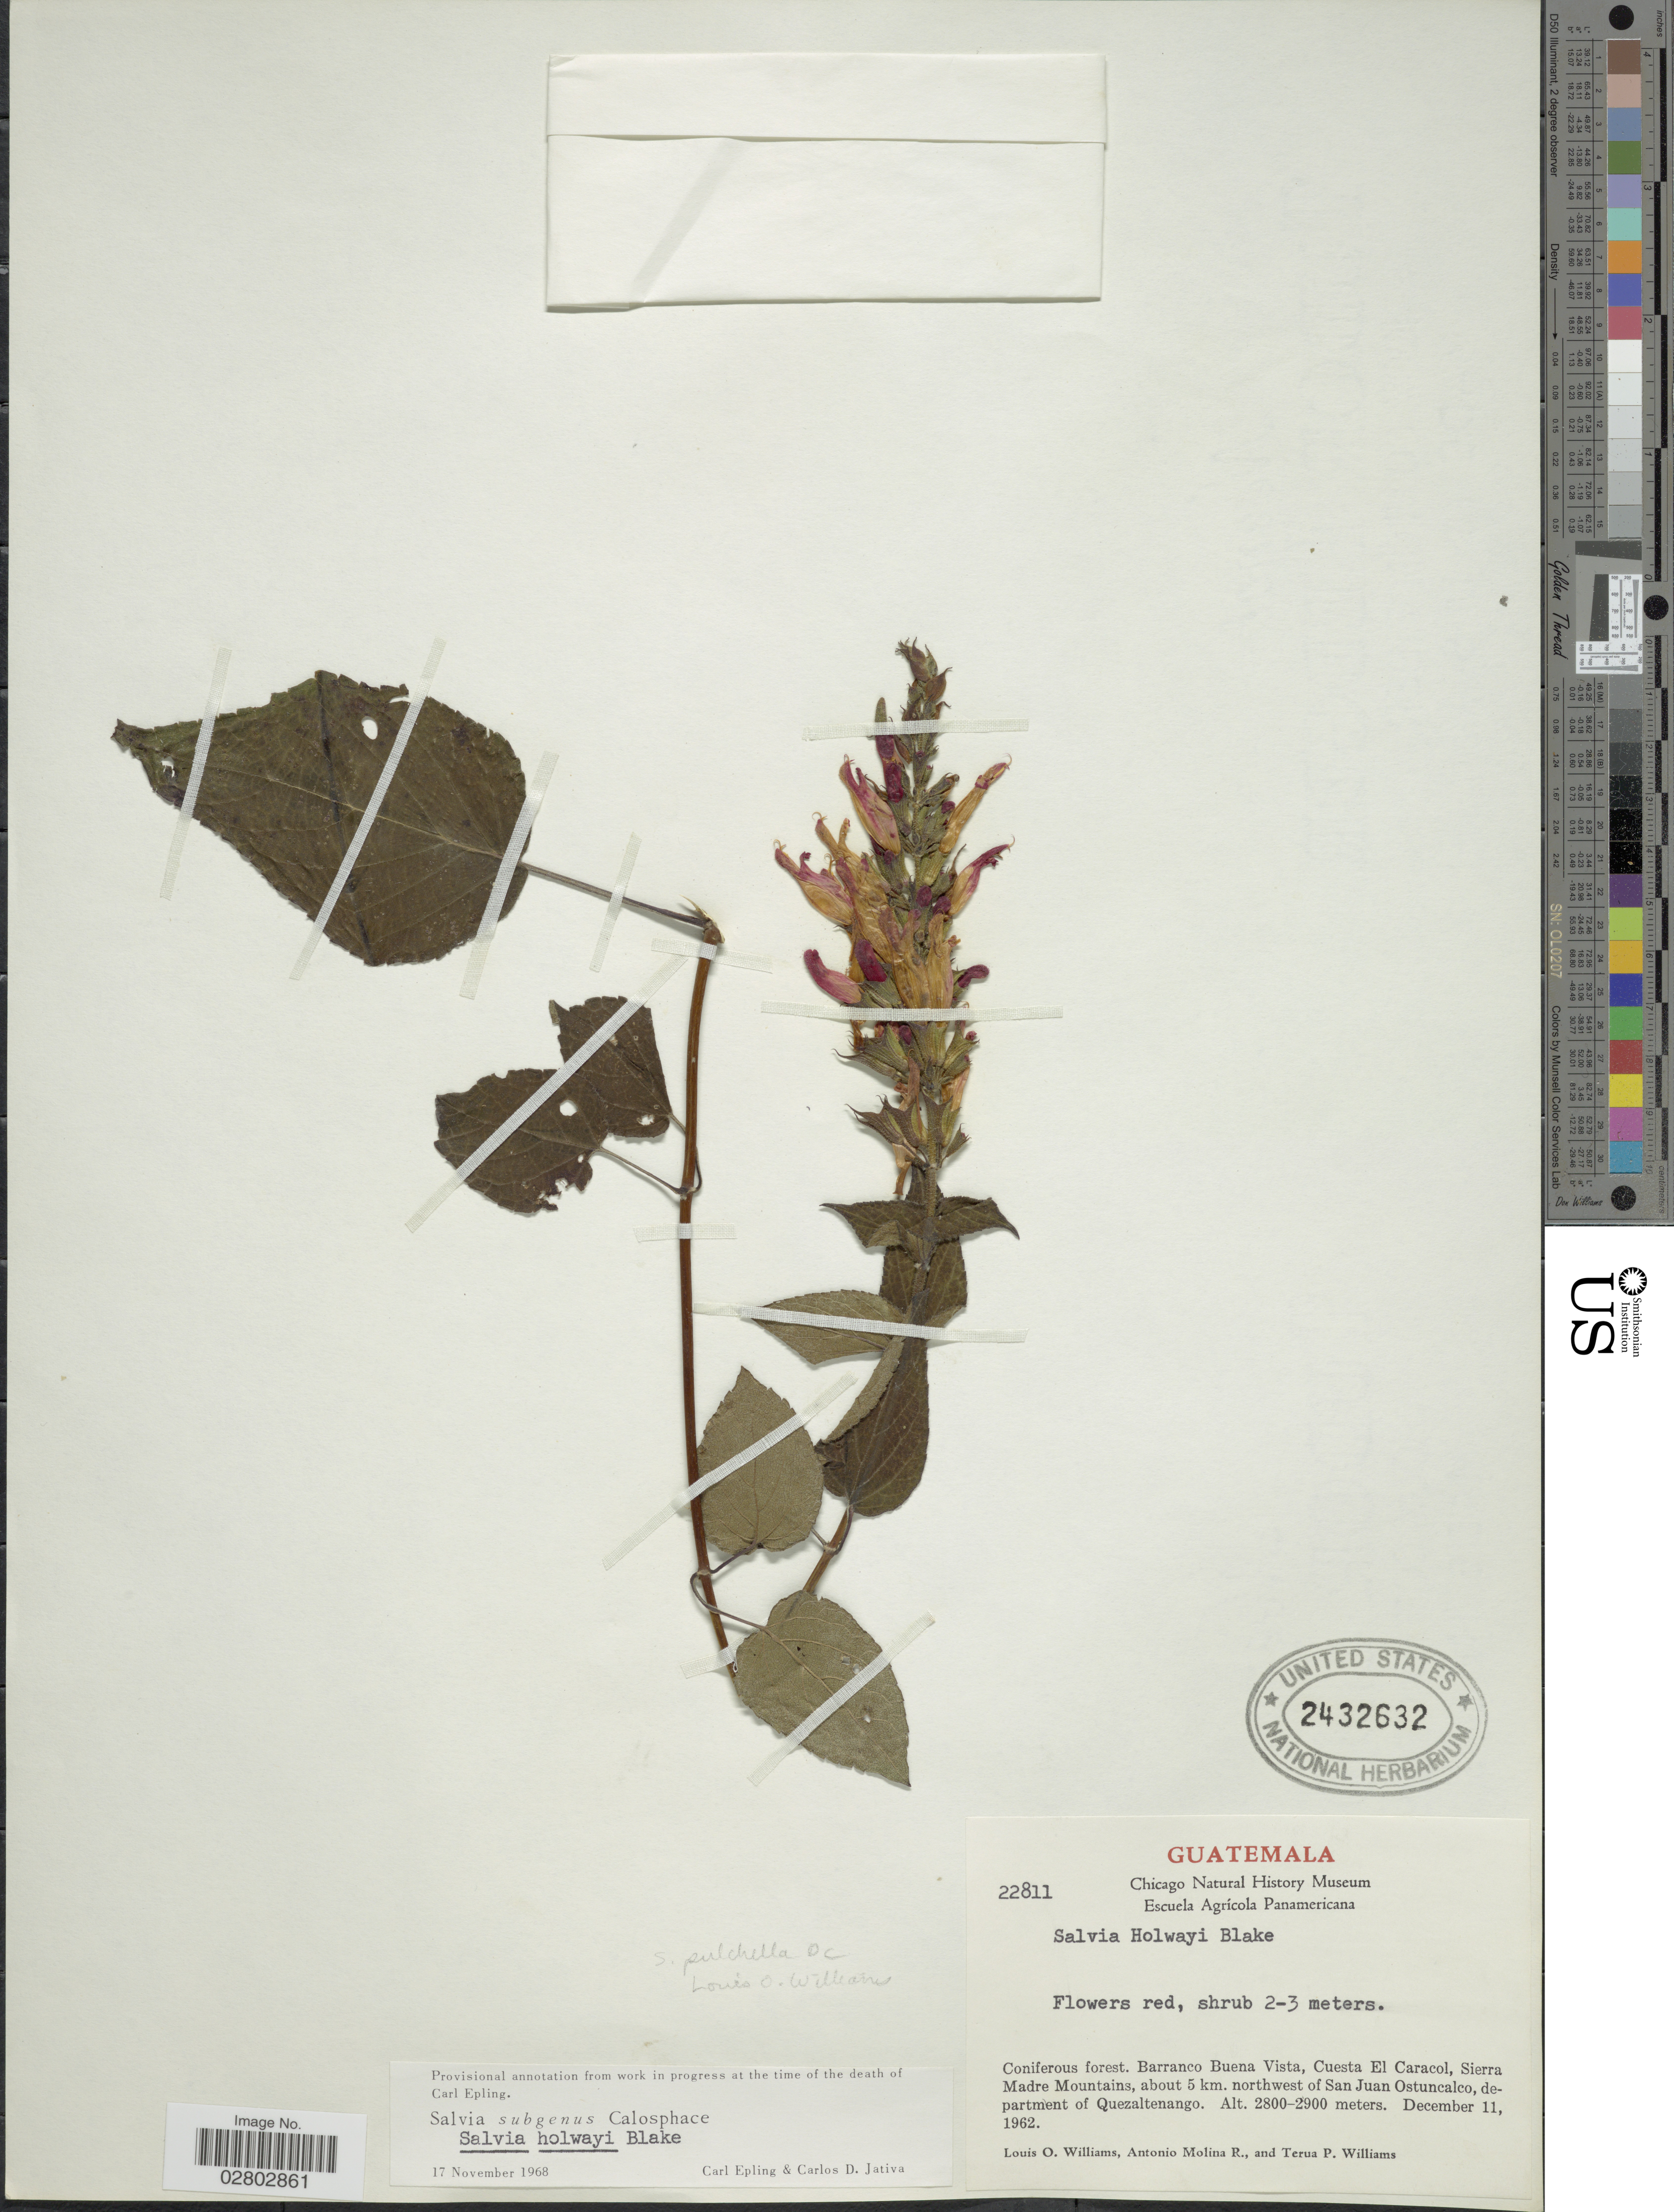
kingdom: Plantae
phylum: Tracheophyta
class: Magnoliopsida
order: Lamiales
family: Lamiaceae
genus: Salvia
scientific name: Salvia pulchella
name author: DC.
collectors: L. O. Williams, A. Molina R. & T. Williams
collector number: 22811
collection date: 1962-12-11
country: Guatemala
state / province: Quetzaltenango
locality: Barranco Buena Vista, Cuesta El Caracol, Sierra Madre Mountains, about 5 km. northwest of San Juan Ostuncalco, department of Quezaltenango.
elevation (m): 2800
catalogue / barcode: US 2432632